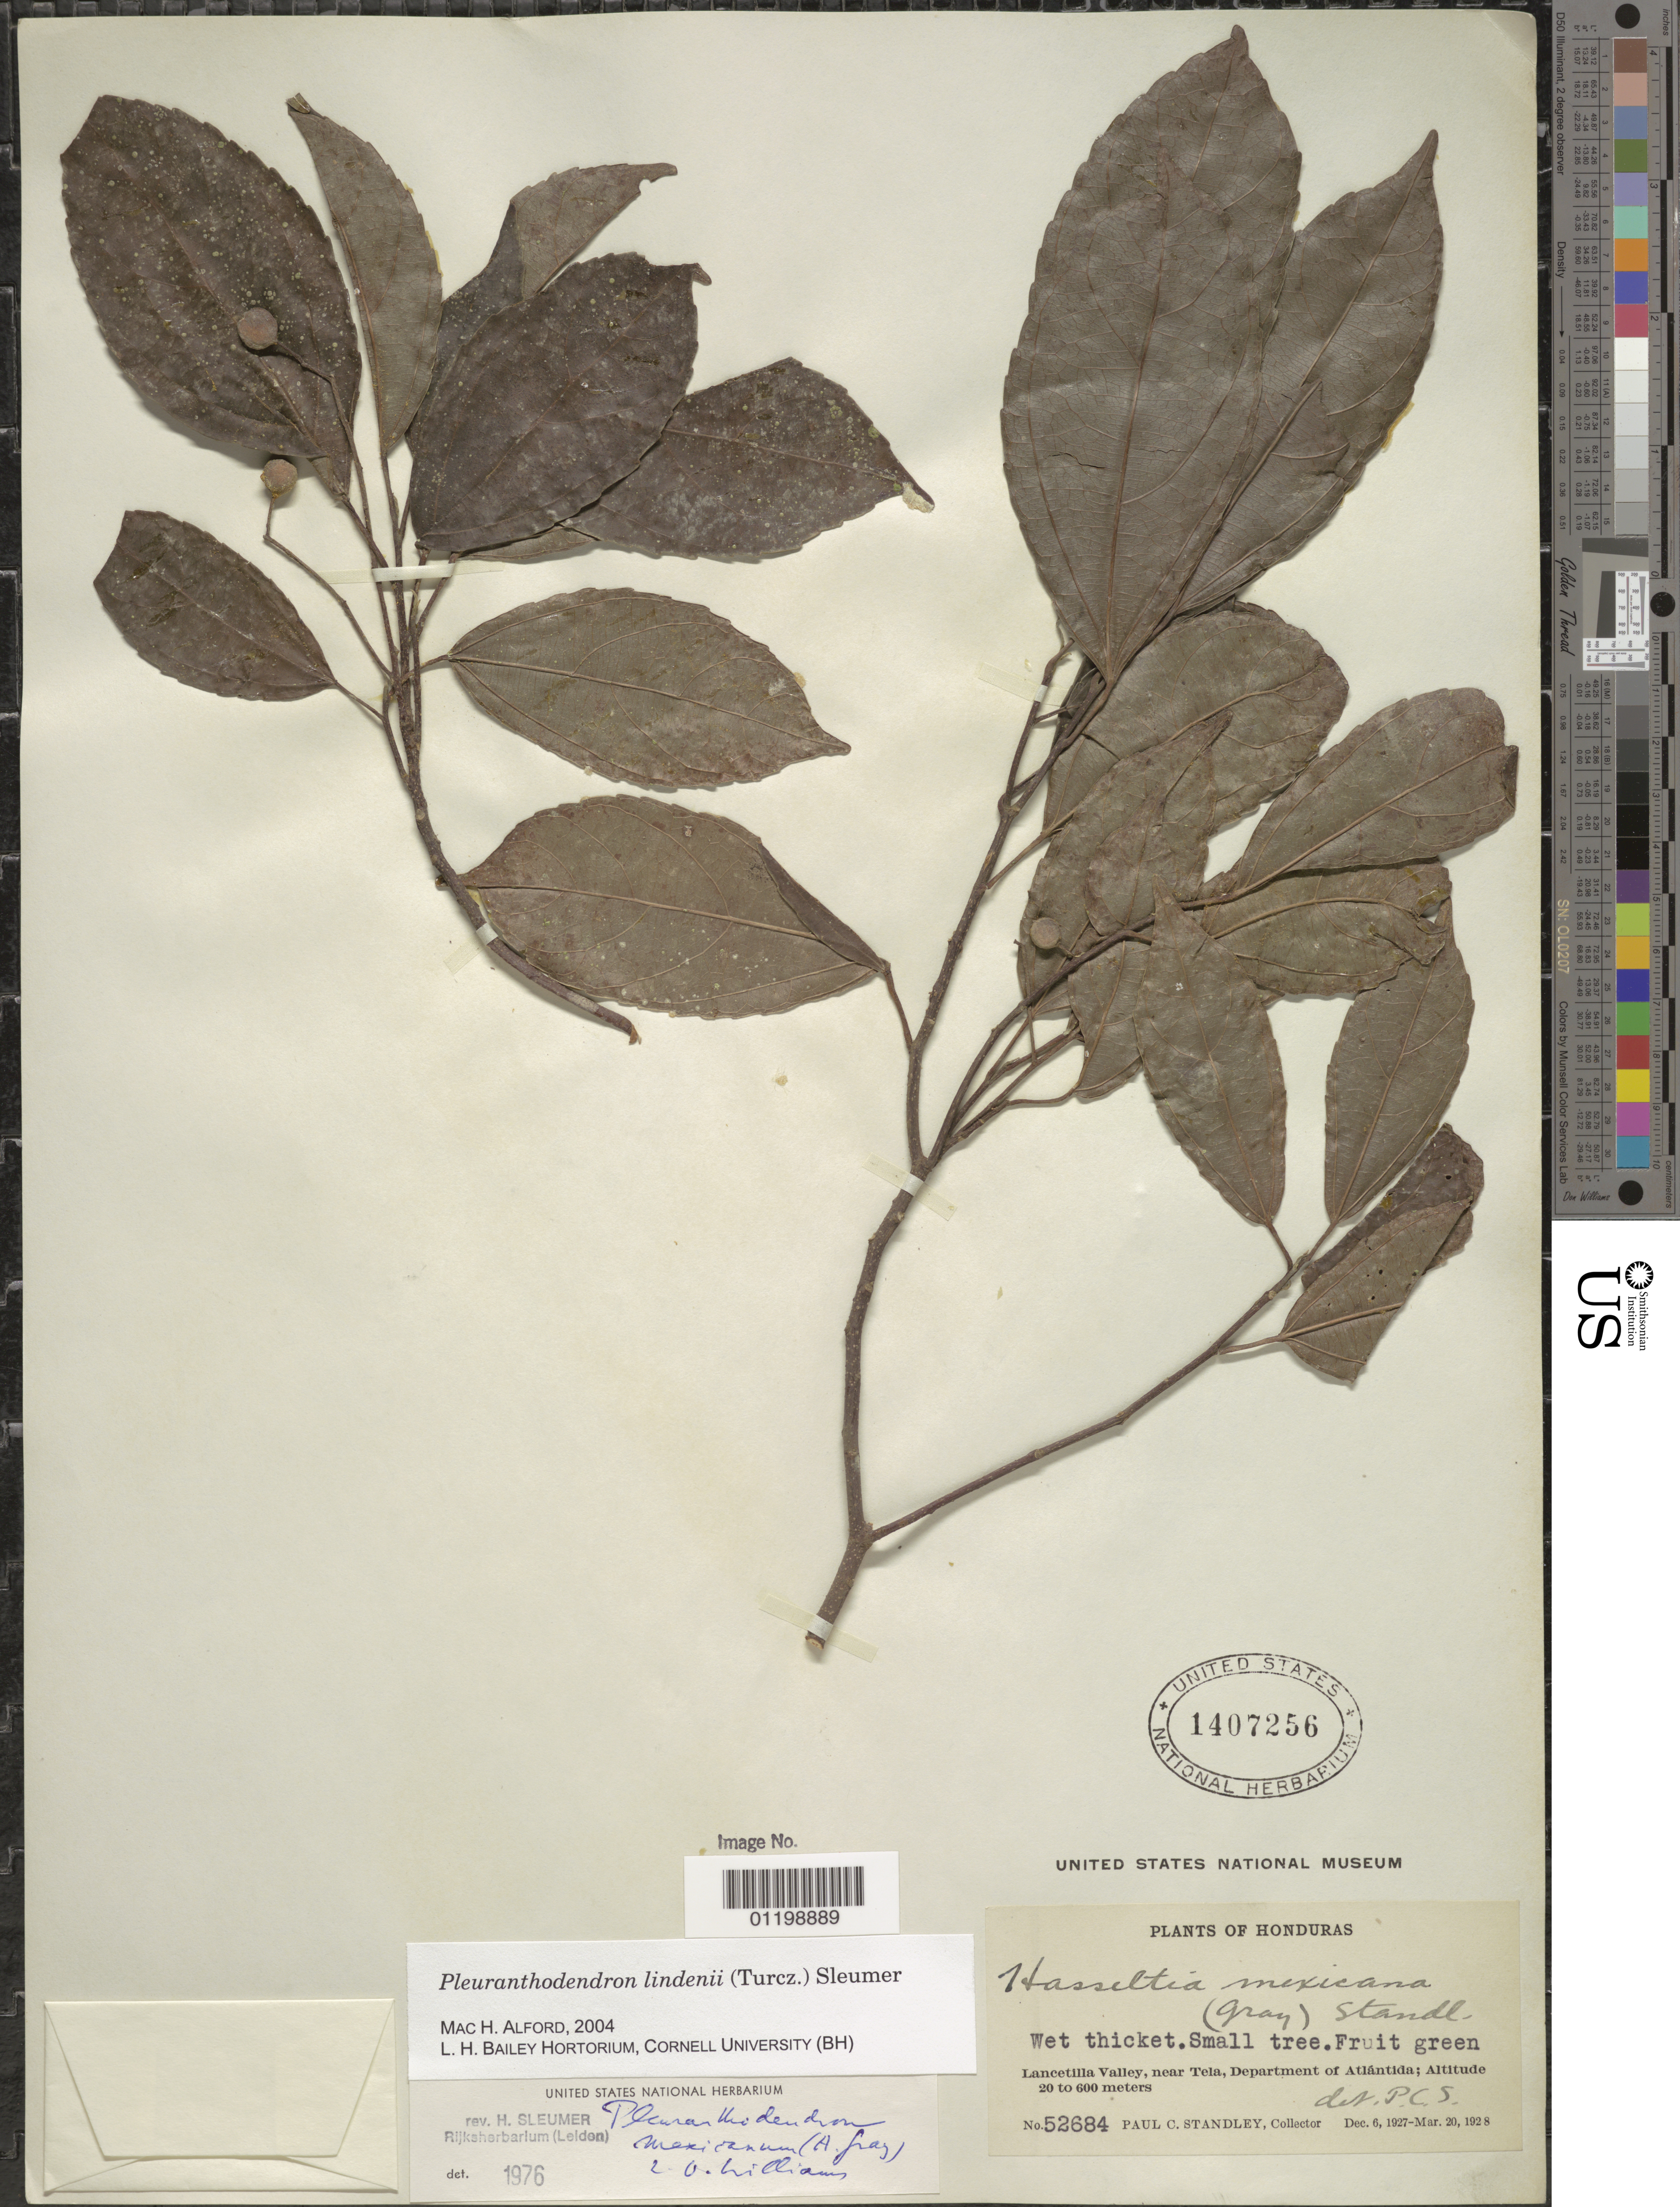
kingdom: Plantae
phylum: Tracheophyta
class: Magnoliopsida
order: Malpighiales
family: Salicaceae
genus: Pleuranthodendron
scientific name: Pleuranthodendron lindenii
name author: (Turcz.) Sleumer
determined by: Alford, Mac Haverson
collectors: P. C. Standley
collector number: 52684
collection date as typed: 06 Dec 1927 to 20 Mar 1928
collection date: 1927-12-06/1928-03-20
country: Honduras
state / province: Atlántida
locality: Lancetilla Valley, near Tela, Department of Atlántida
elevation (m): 20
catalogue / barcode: US 1407256